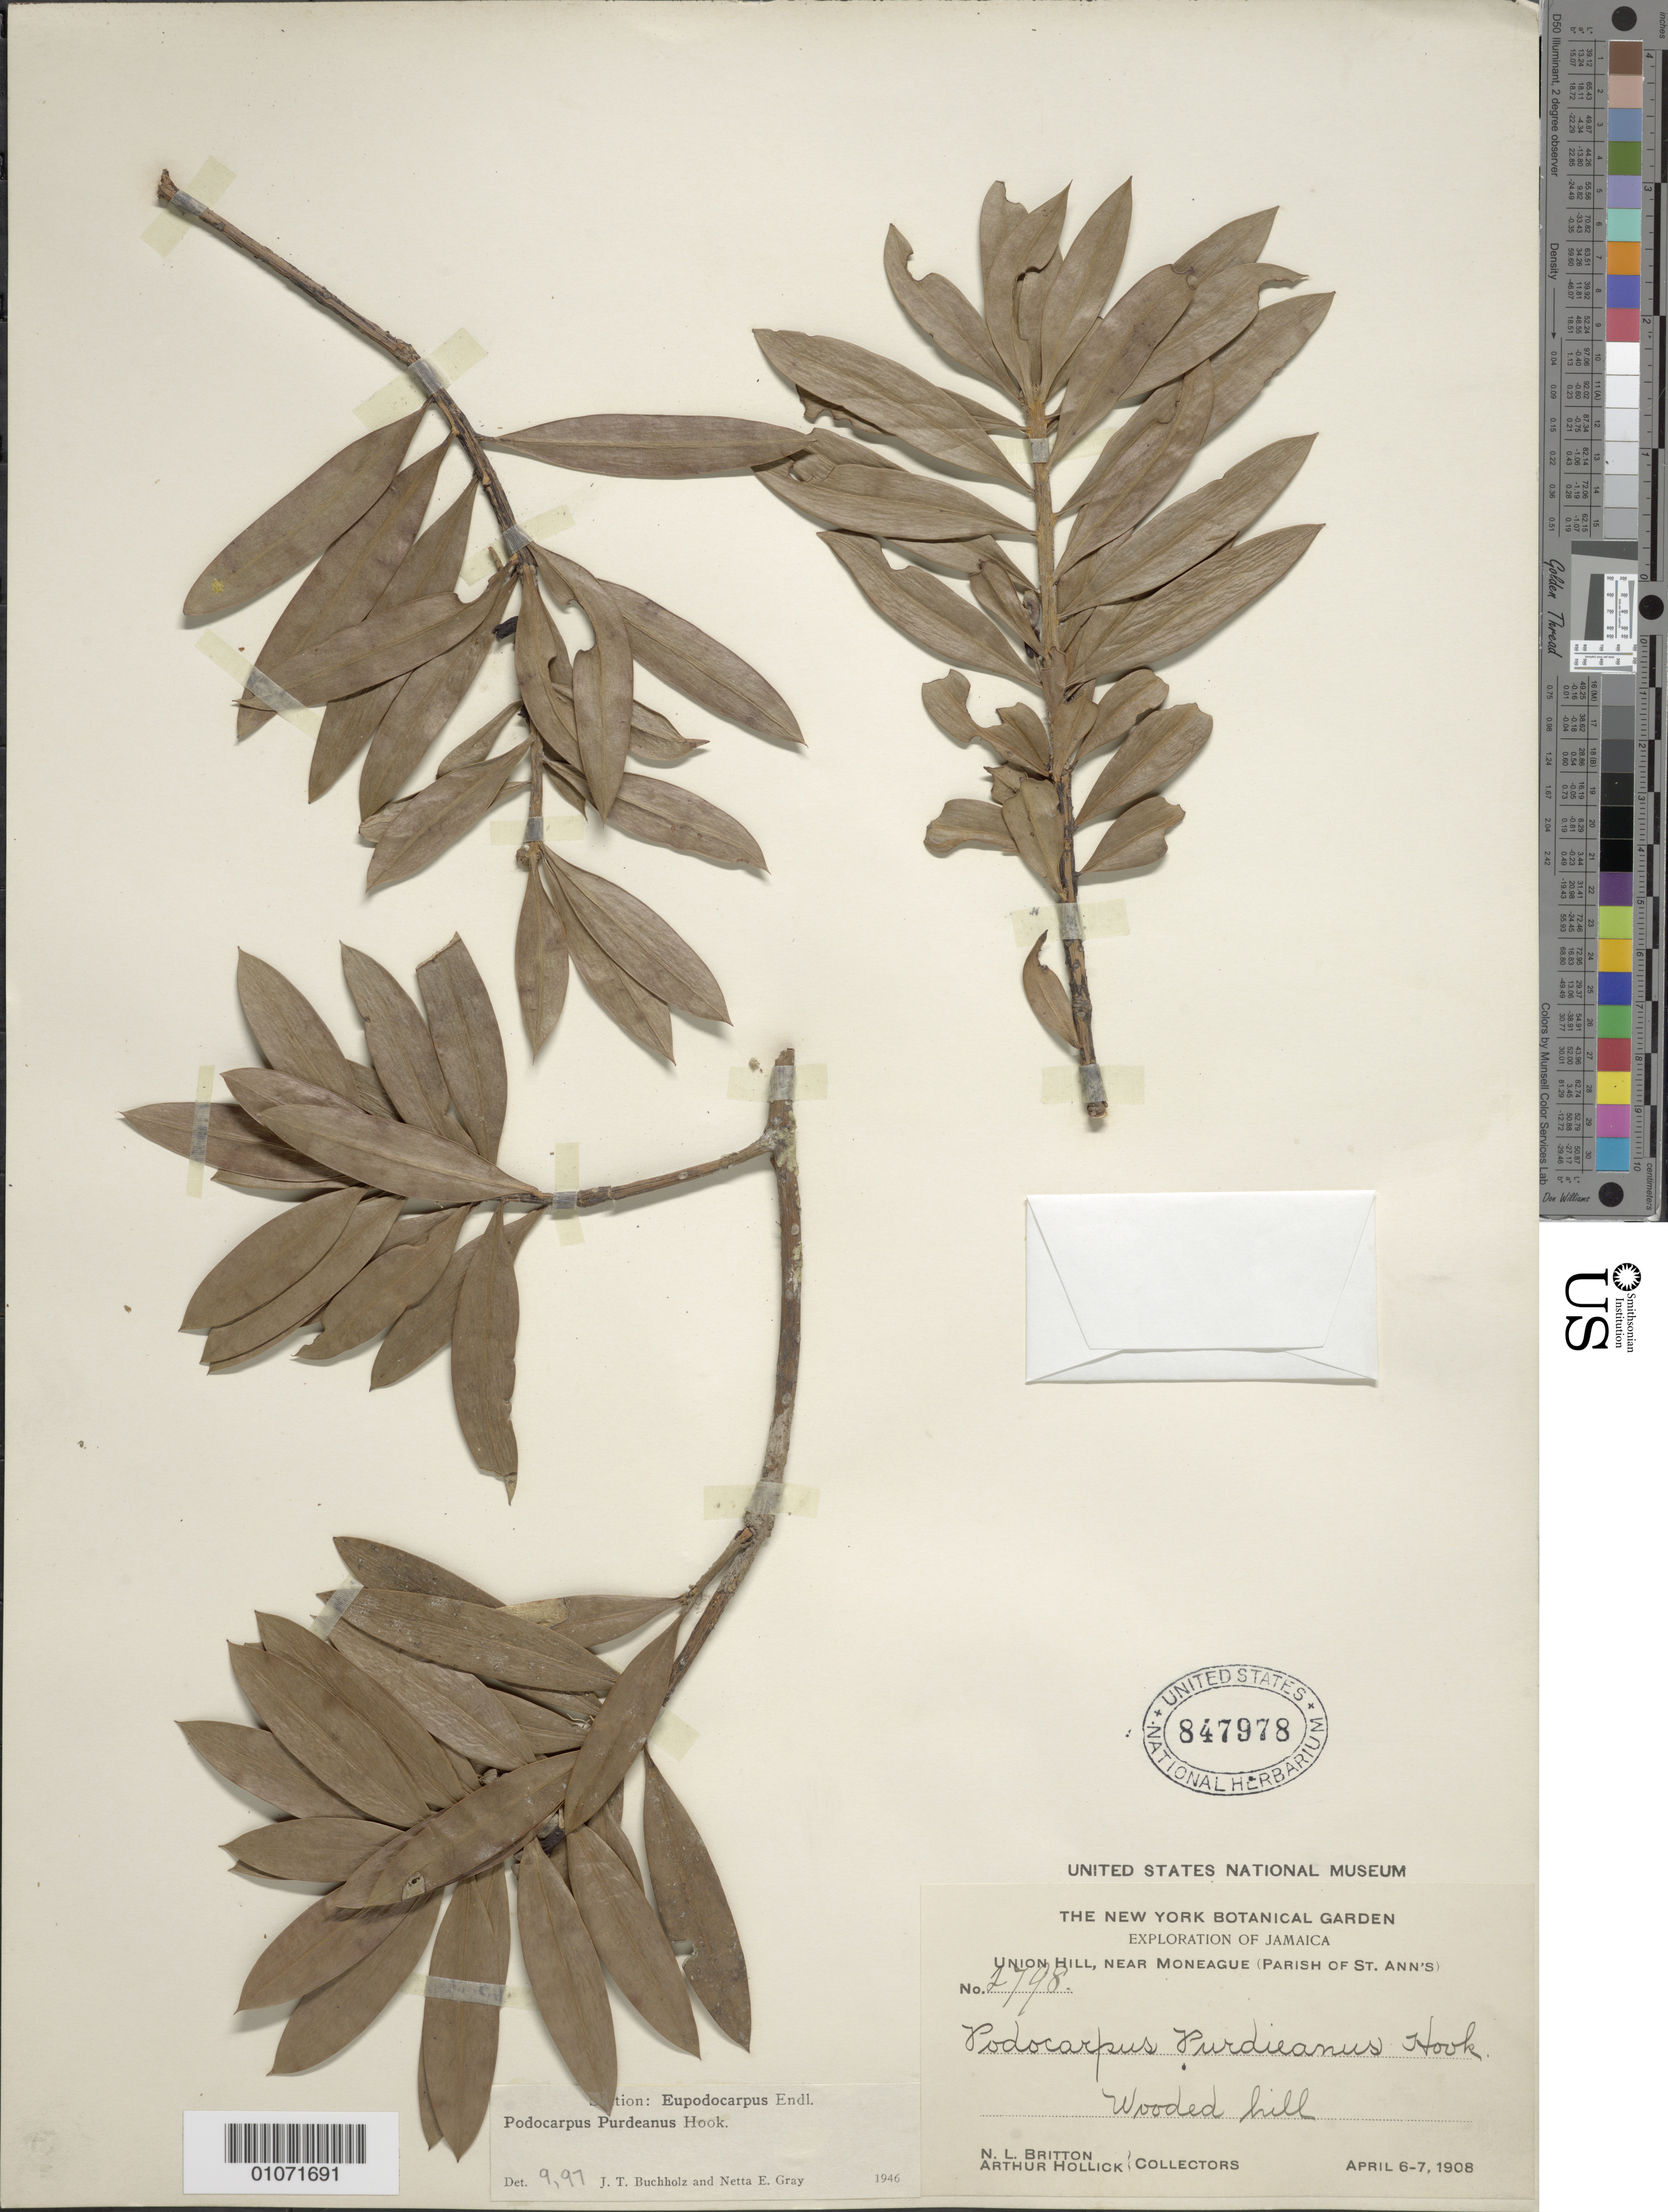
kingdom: Plantae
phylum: Tracheophyta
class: Pinopsida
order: Pinales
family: Podocarpaceae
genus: Podocarpus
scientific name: Podocarpus purdieanus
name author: Hook.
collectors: N. Britton & A. Hollick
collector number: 2748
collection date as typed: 06 Apr 1908 to 07 Apr 1908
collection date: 1908-04-06/1908-04-07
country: Jamaica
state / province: Saint Ann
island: Jamaica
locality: Union Hill, near Monegue.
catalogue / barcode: US 847978